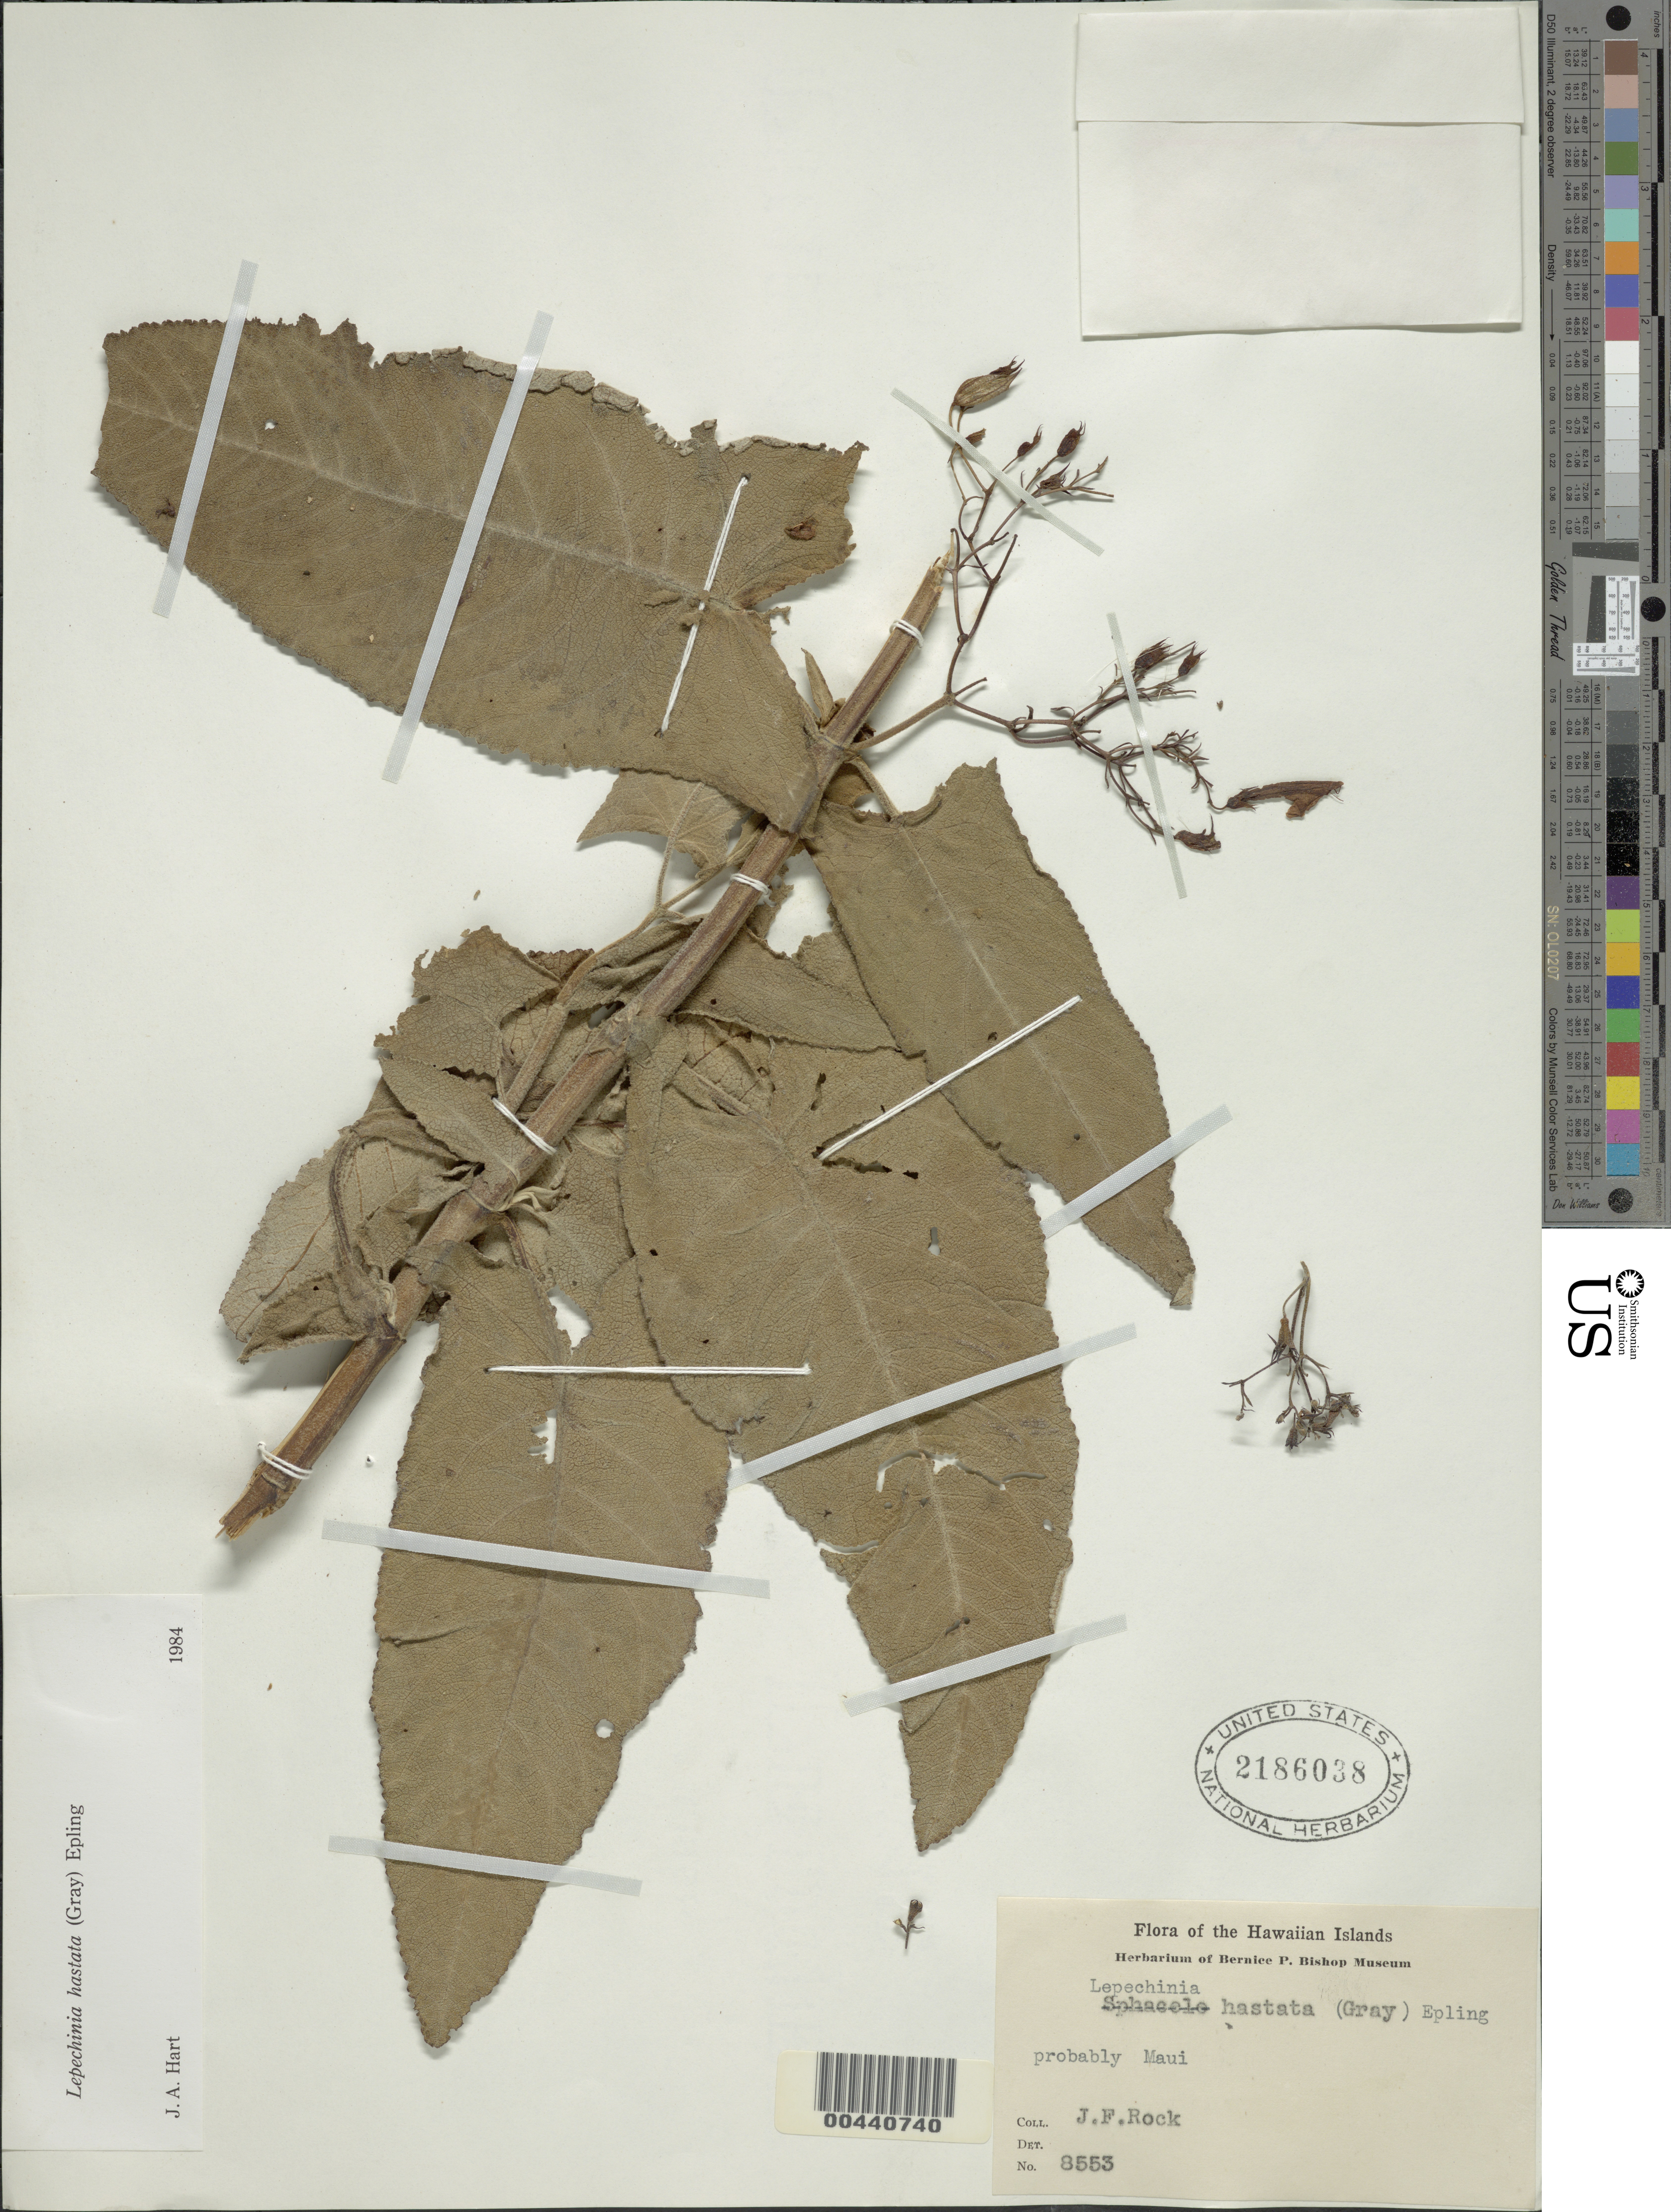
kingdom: Plantae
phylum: Tracheophyta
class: Magnoliopsida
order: Lamiales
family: Lamiaceae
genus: Lepechinia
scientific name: Lepechinia hastata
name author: (A. Gray) Epling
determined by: Hart, J. A.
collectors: J. F. Rock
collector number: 8553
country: United States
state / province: Hawaii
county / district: Maui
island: Maui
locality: Probably Maui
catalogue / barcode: US 2186038